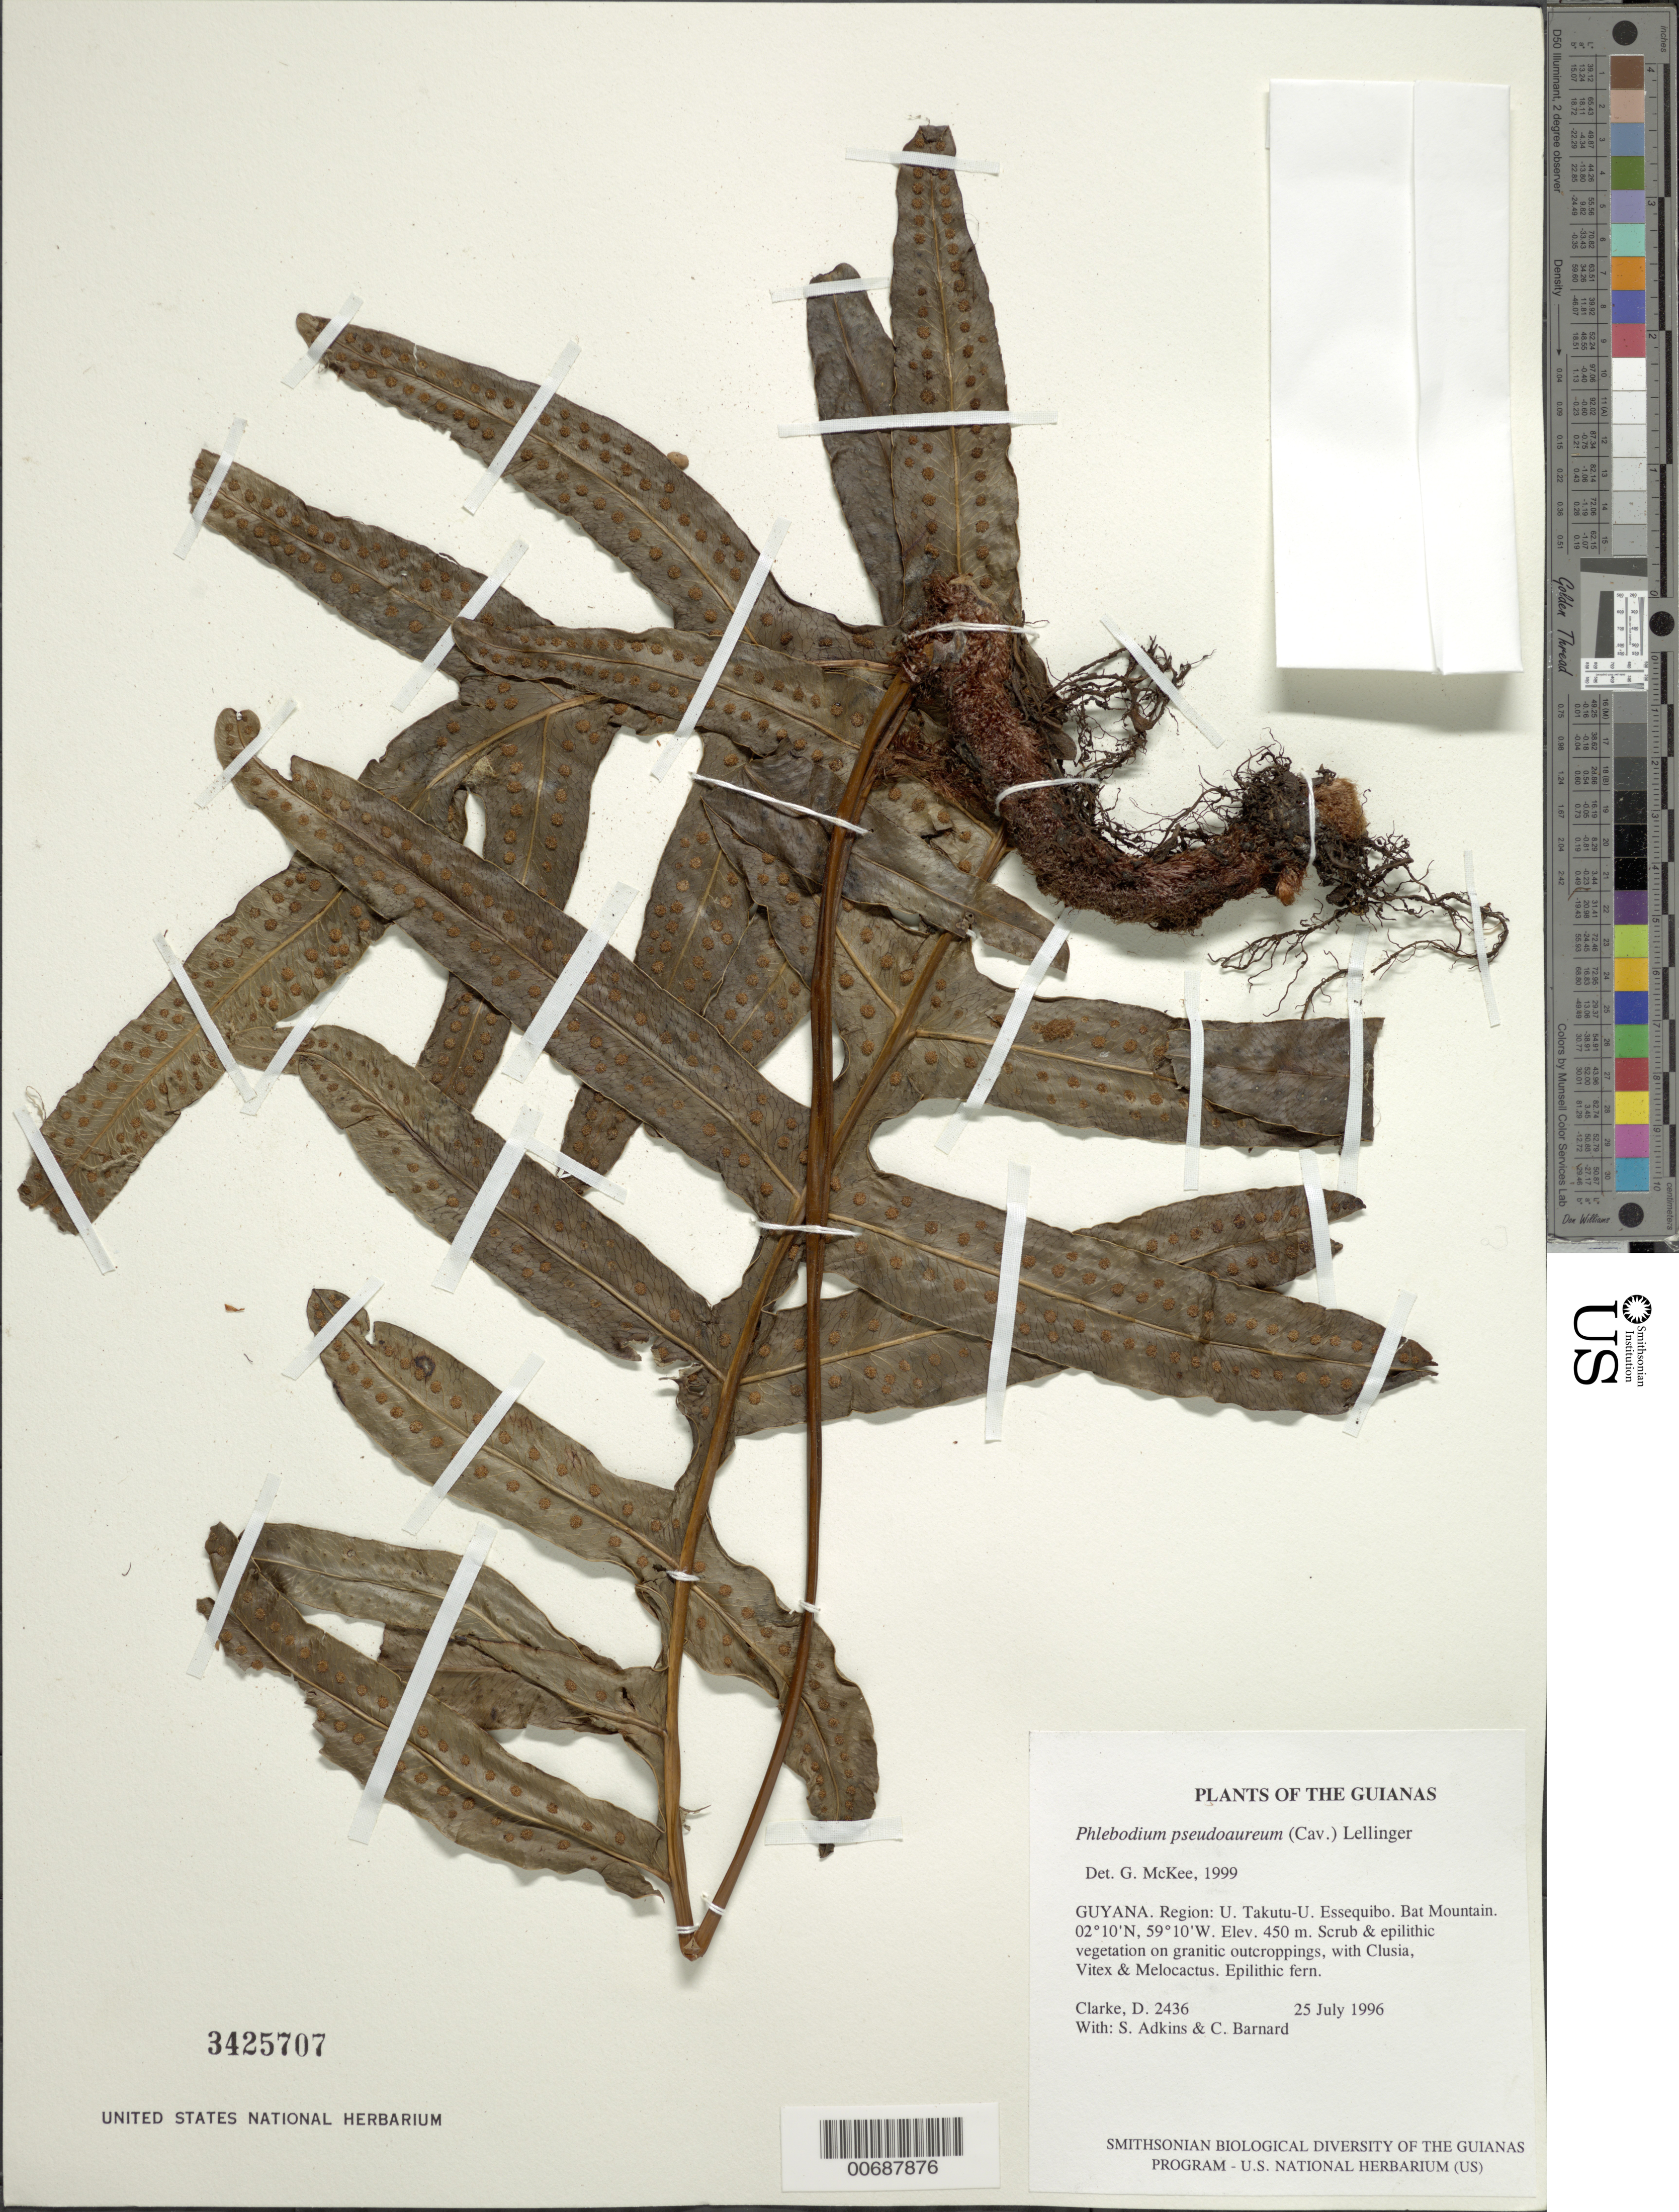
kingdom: Plantae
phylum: Tracheophyta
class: Polypodiopsida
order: Polypodiales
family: Polypodiaceae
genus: Phlebodium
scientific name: Phlebodium pseudoaureum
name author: (Cav.) Lellinger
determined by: McKee, G. S., (US), NMNH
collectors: H. D. Clarke, S. Adkins & C. Bernard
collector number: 2436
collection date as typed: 25 July 1996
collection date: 1996-07-25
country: Guyana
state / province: U. Takutu-U. Essequibo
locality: Bat Mountain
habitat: Scrub & epilithic vegetation on granitic outcroppings, with Clusia, Vitex & Melocactus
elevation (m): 450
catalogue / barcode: US 3425707